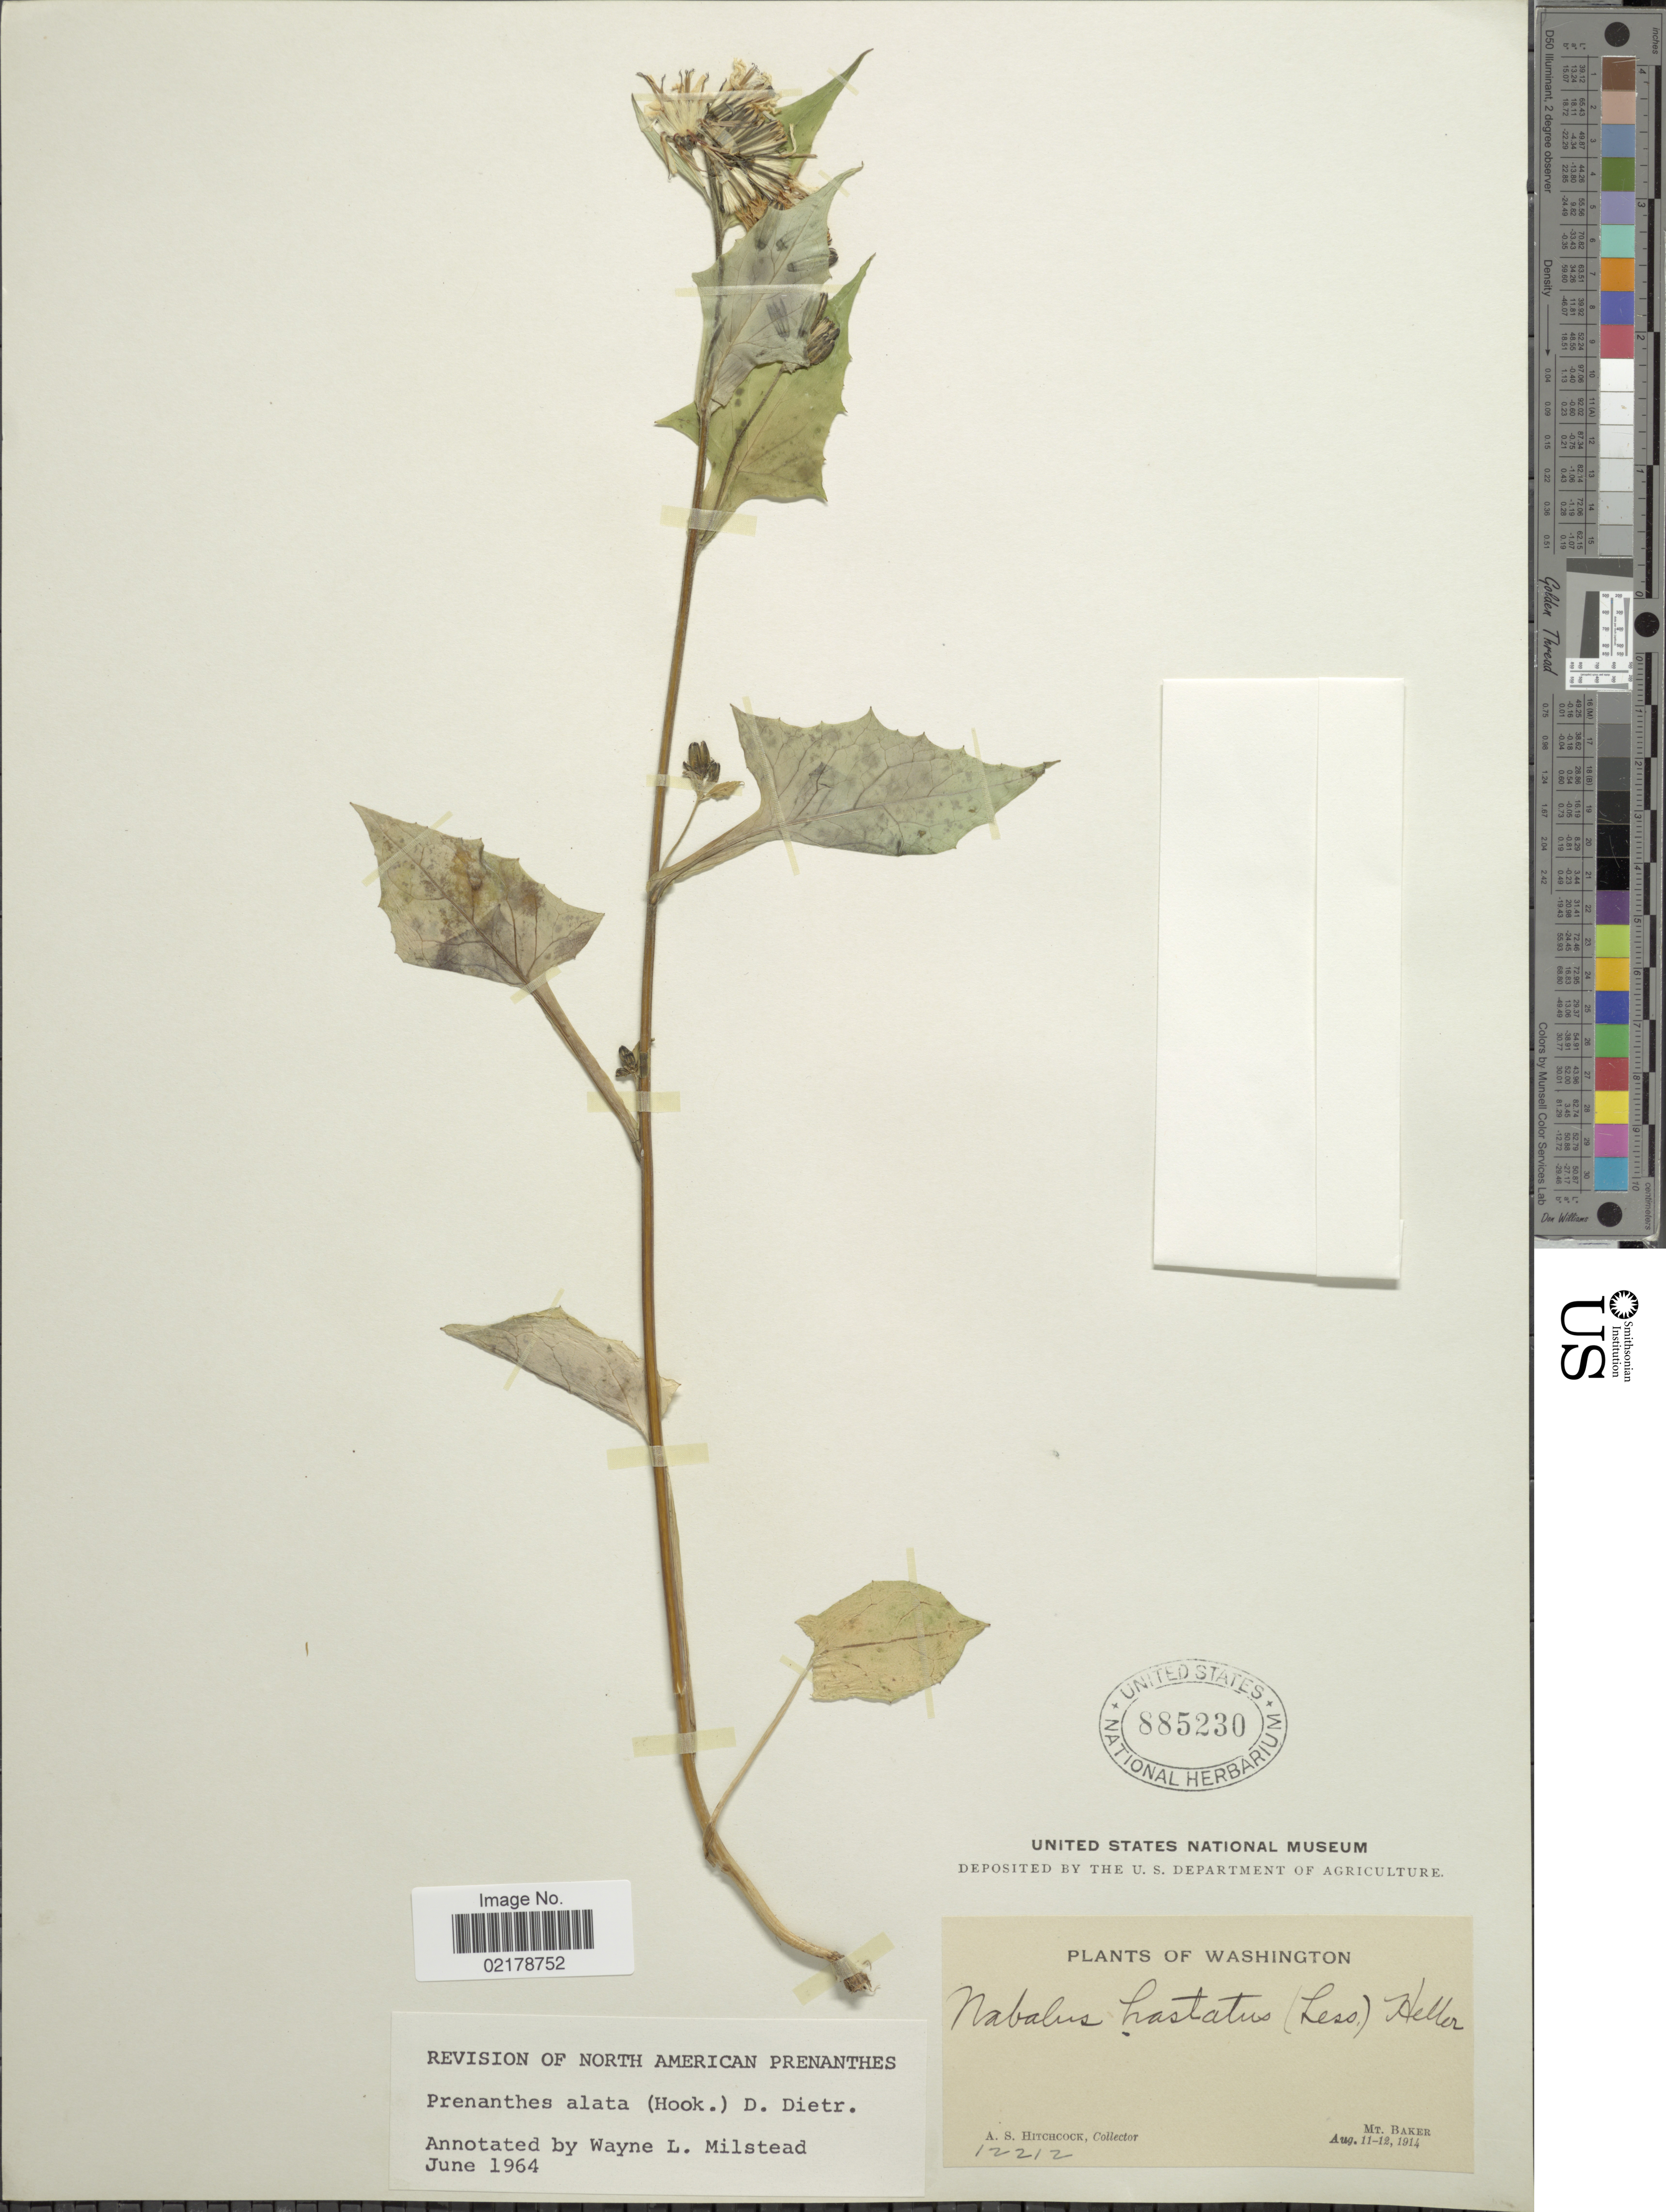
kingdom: Plantae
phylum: Tracheophyta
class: Magnoliopsida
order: Asterales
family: Asteraceae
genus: Nabalus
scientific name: Nabalus alatus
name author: Hook.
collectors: A. S. Hitchcock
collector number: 12212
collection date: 1914-08-11/1914-08-12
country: United States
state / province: Washington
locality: Mt. Baker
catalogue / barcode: US 885230